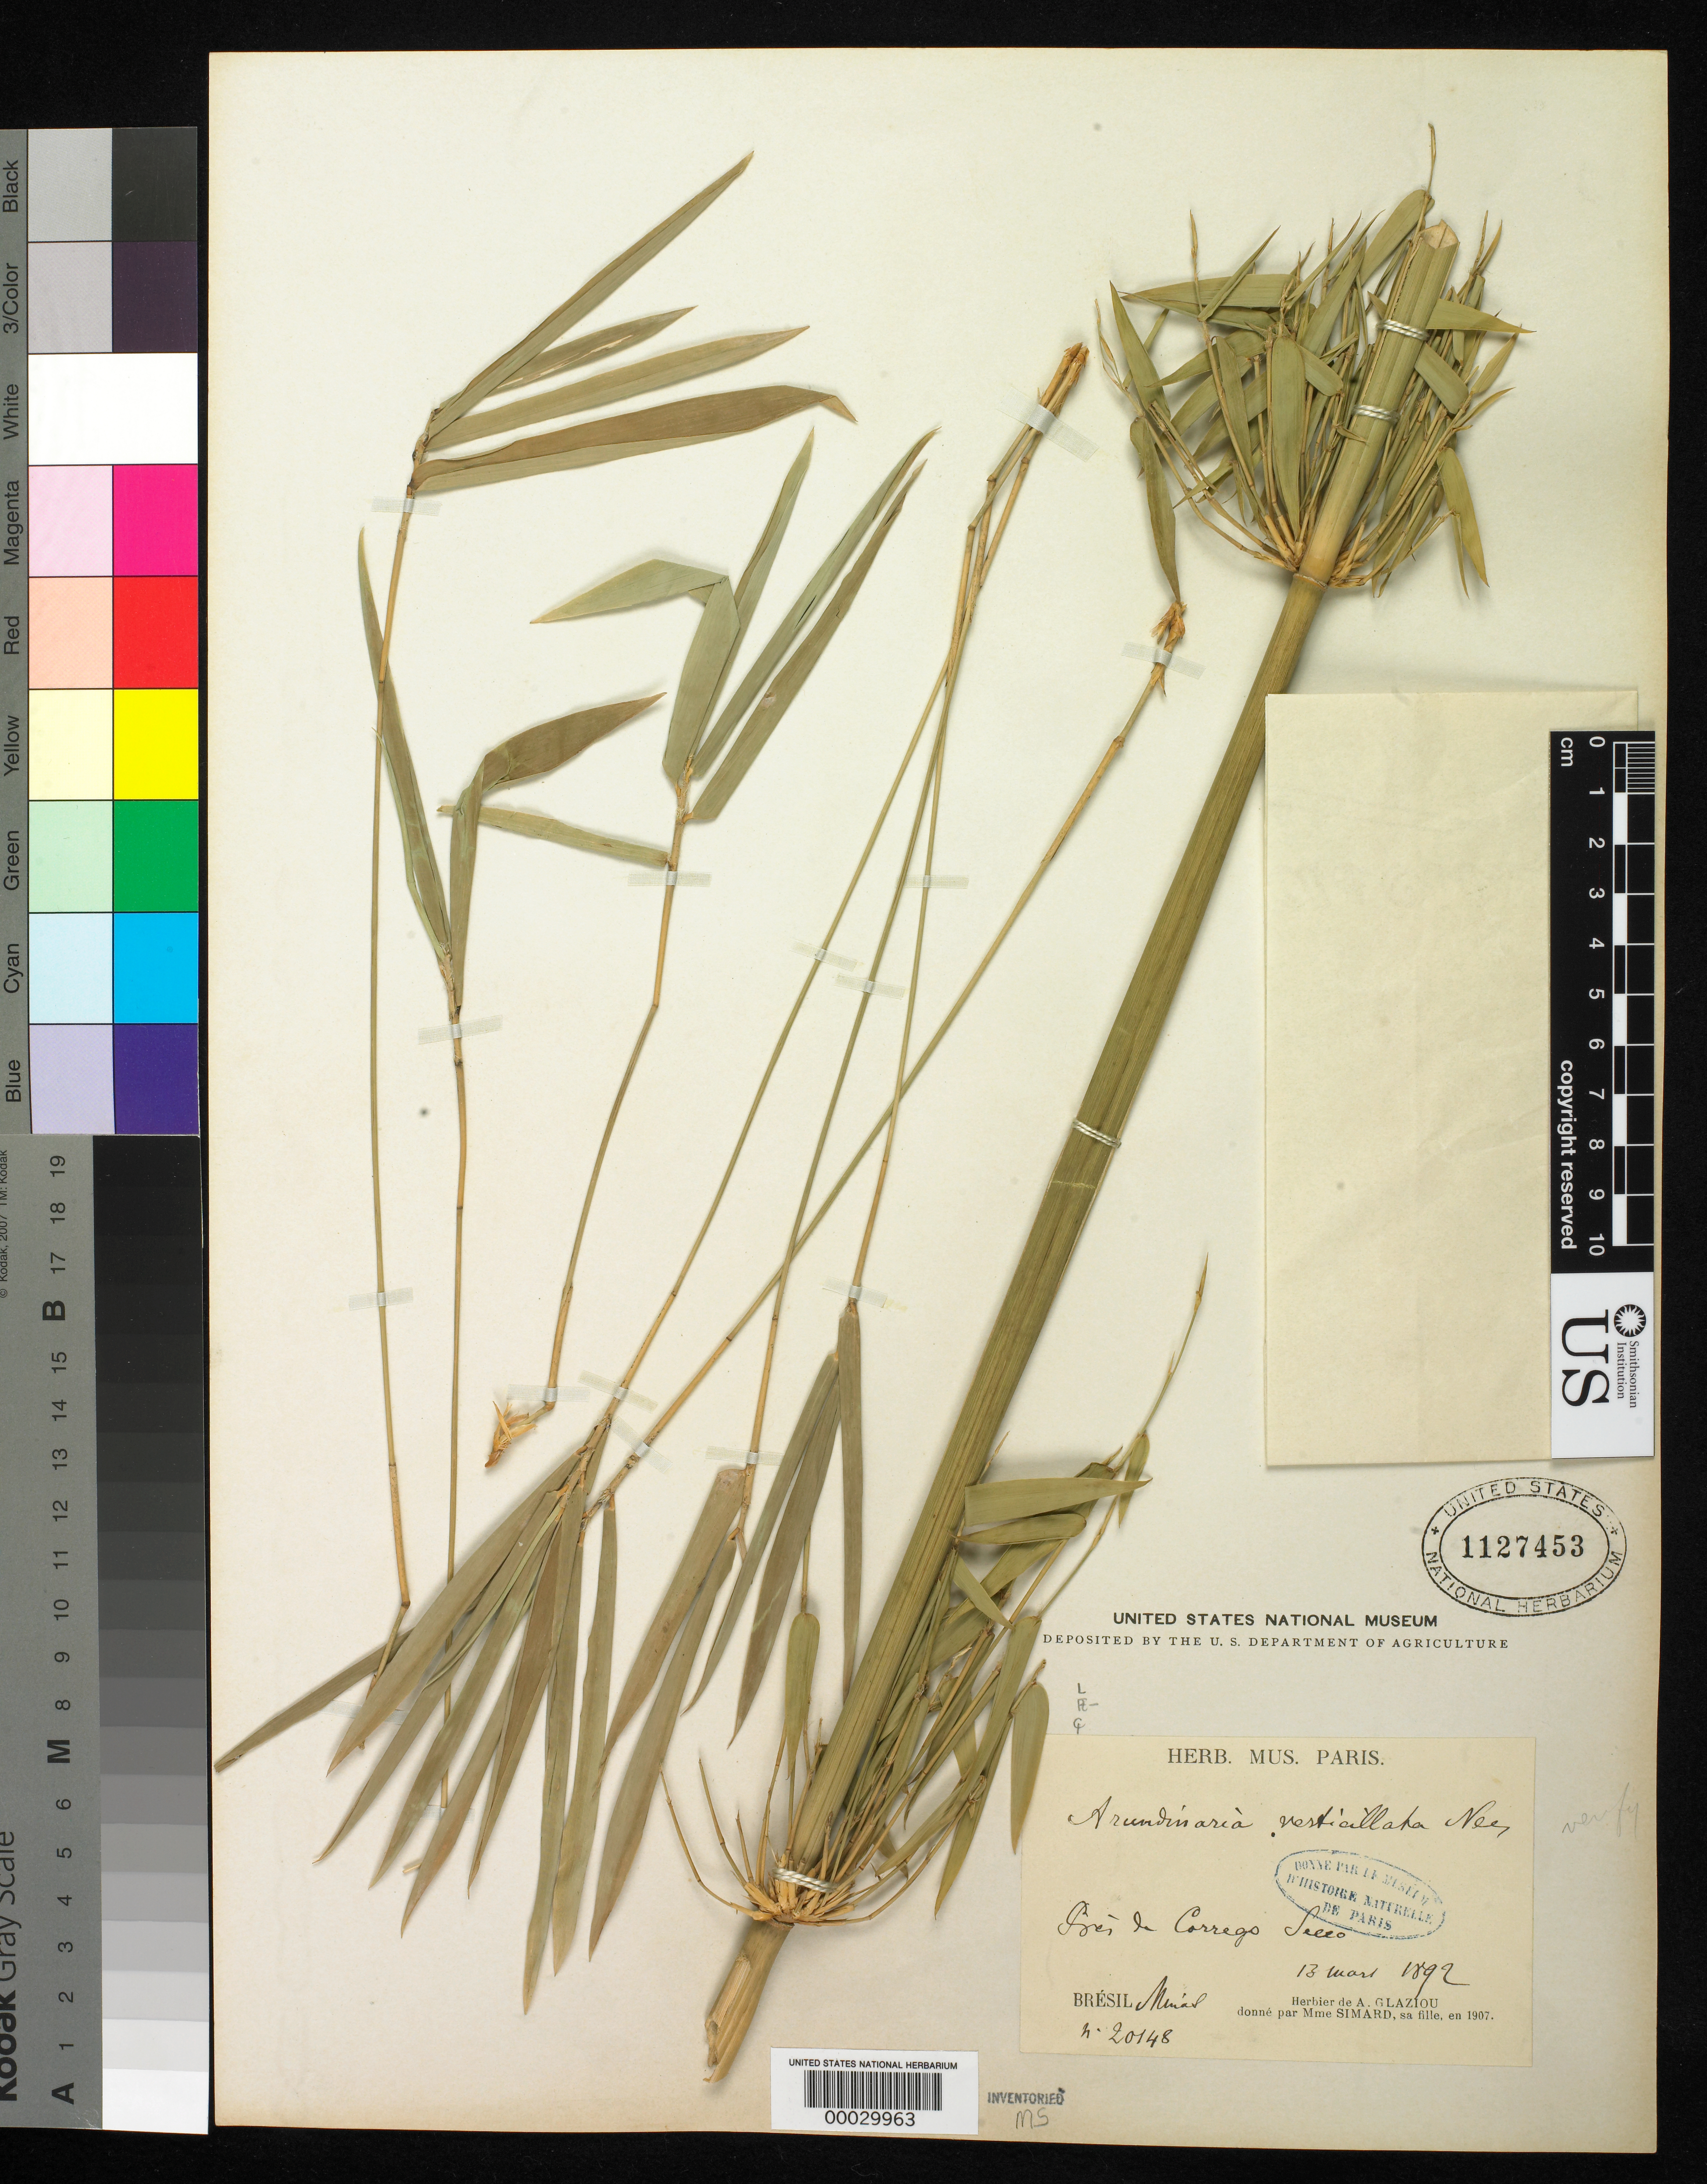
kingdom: Plantae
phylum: Tracheophyta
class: Liliopsida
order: Poales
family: Poaceae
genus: Actinocladum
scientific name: Actinocladum verticillatum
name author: (Nees) McClure ex Soderstr.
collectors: A. F. M. Glaziou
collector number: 20148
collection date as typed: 13 Mar 1892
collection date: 1892-03-13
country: Brazil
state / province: Minas Gerais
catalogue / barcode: US 1127453